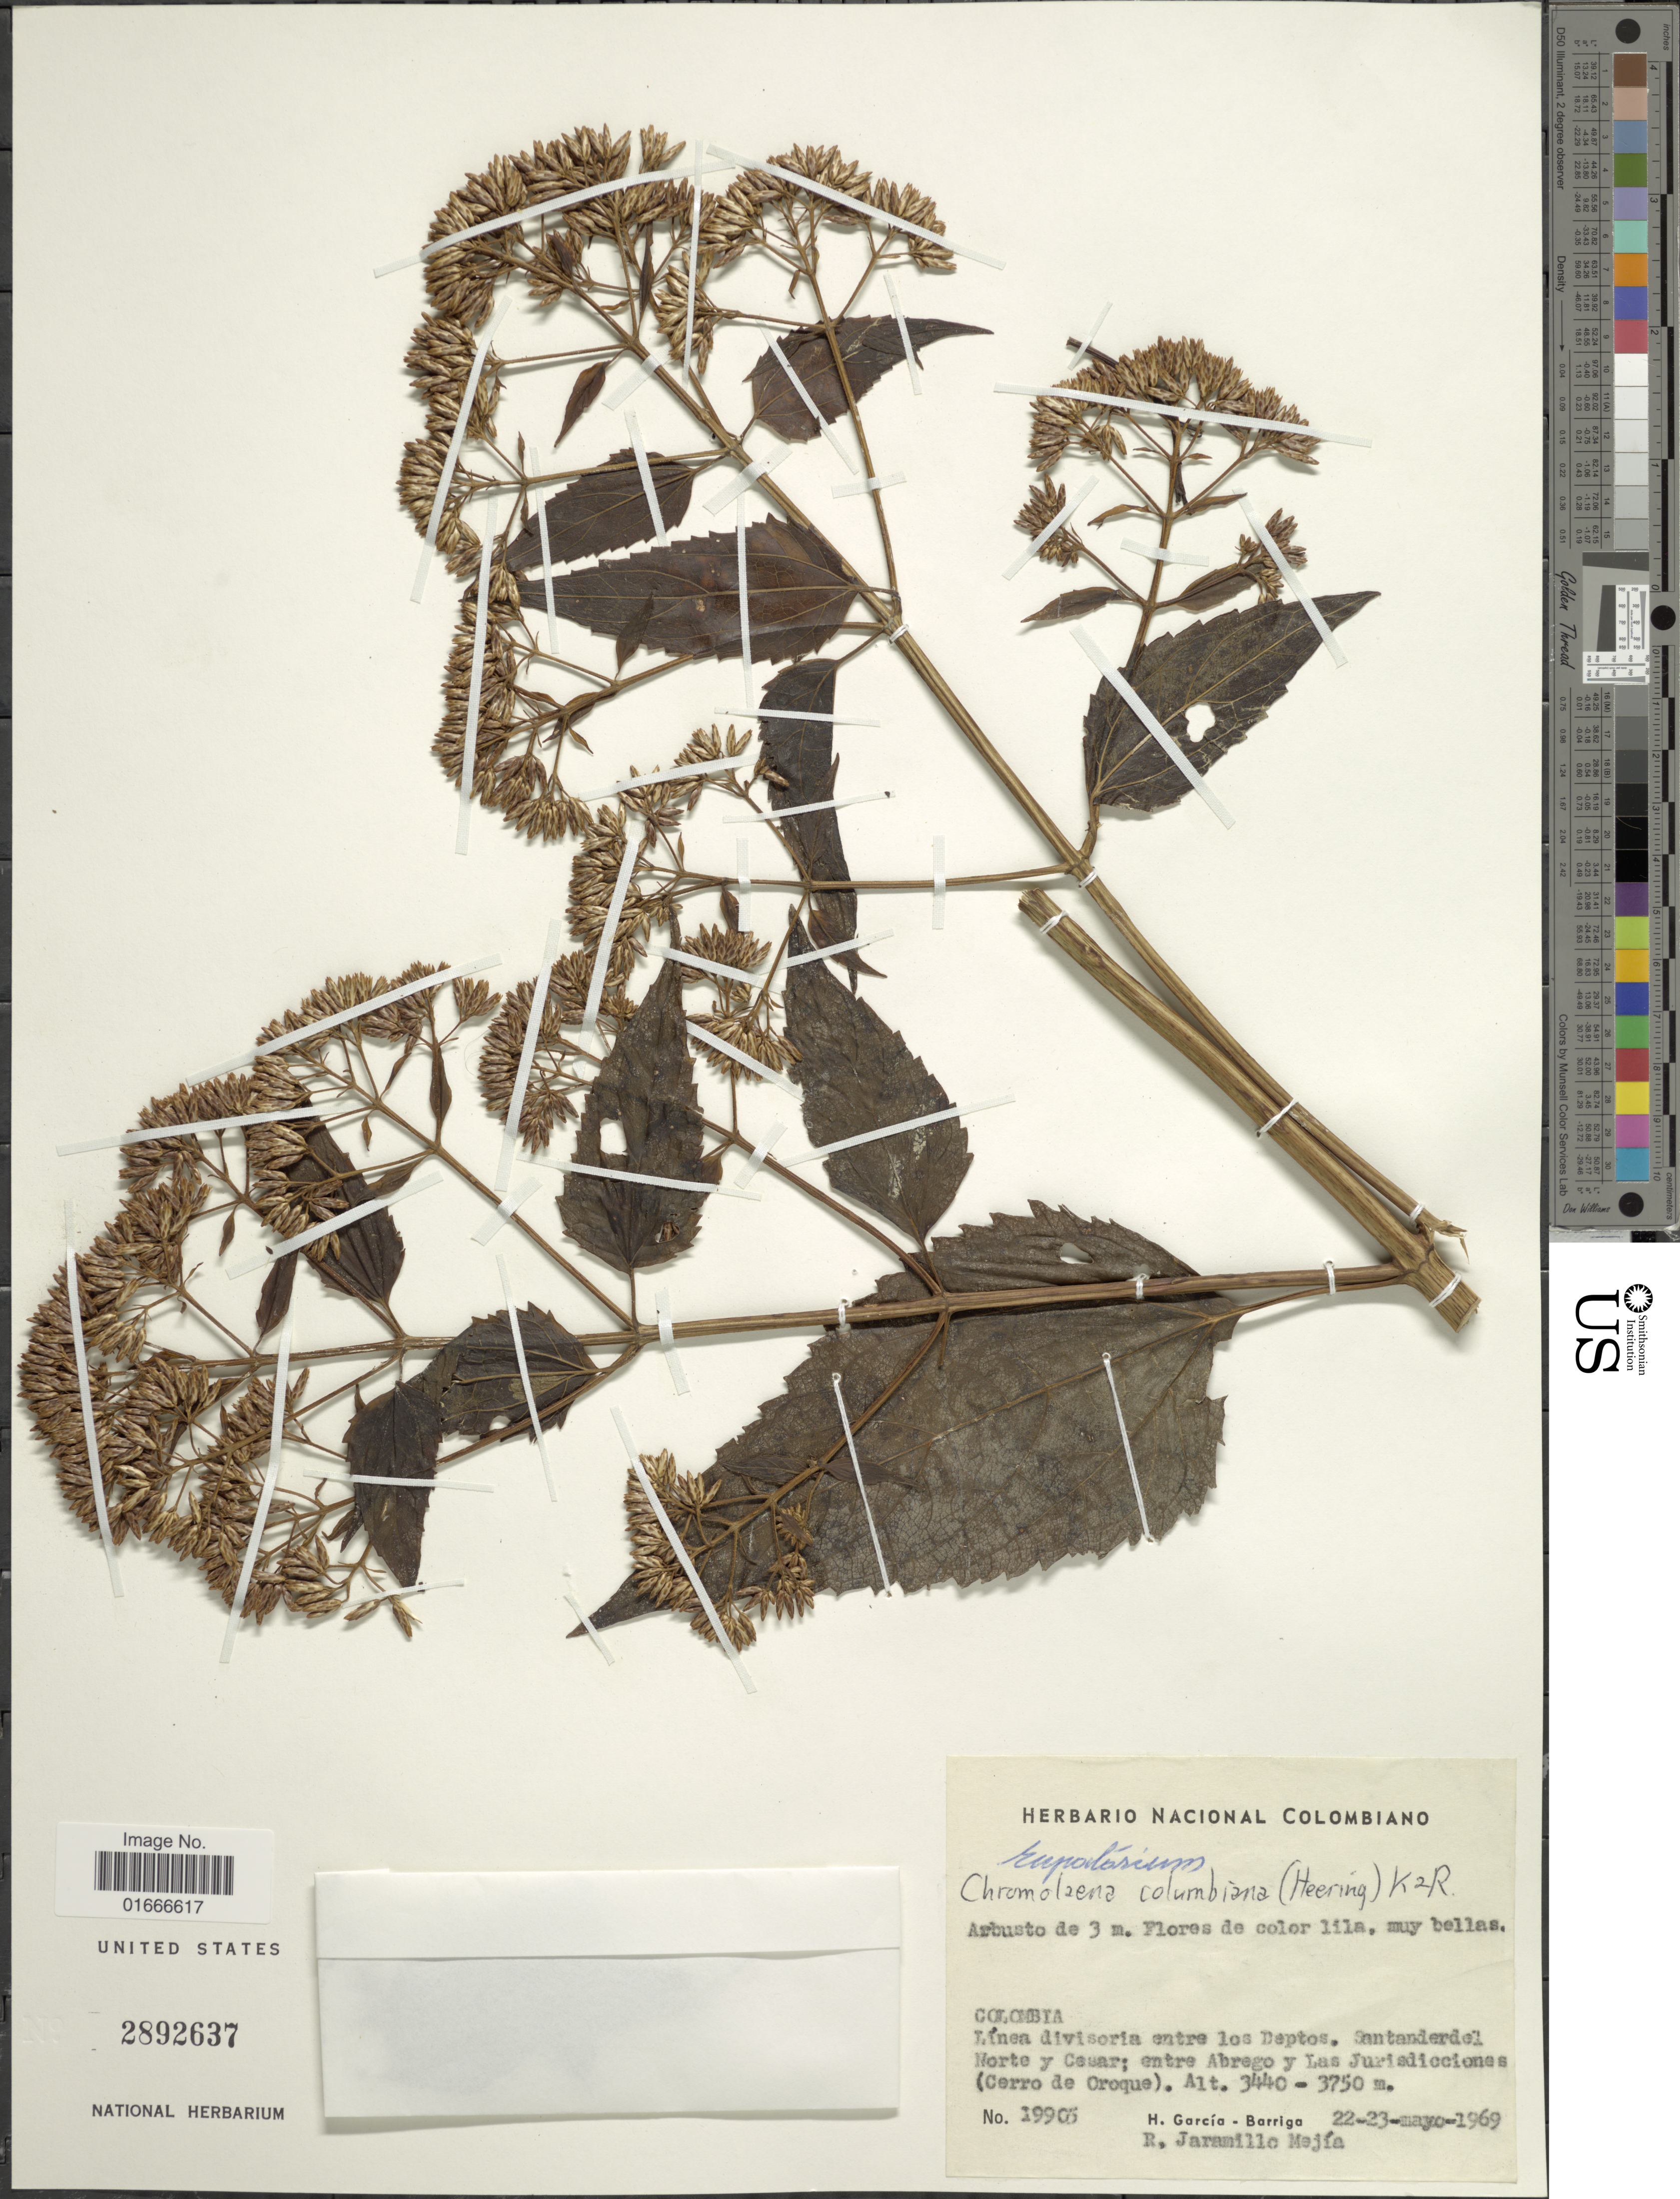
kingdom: Plantae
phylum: Tracheophyta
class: Magnoliopsida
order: Asterales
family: Asteraceae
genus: Chromolaena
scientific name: Chromolaena columbiana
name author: (Heering) R.M. King & H. Rob.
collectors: H. García Barriga & R. Jaramillo M.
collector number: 19905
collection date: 1969-05-22/1969-05-23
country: Colombia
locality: Entre los Deptos. Santander del Norte y Cesarl, entre Abrego y Las Jurisdicciones (cerro de Oroque)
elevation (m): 3440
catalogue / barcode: US 2892637